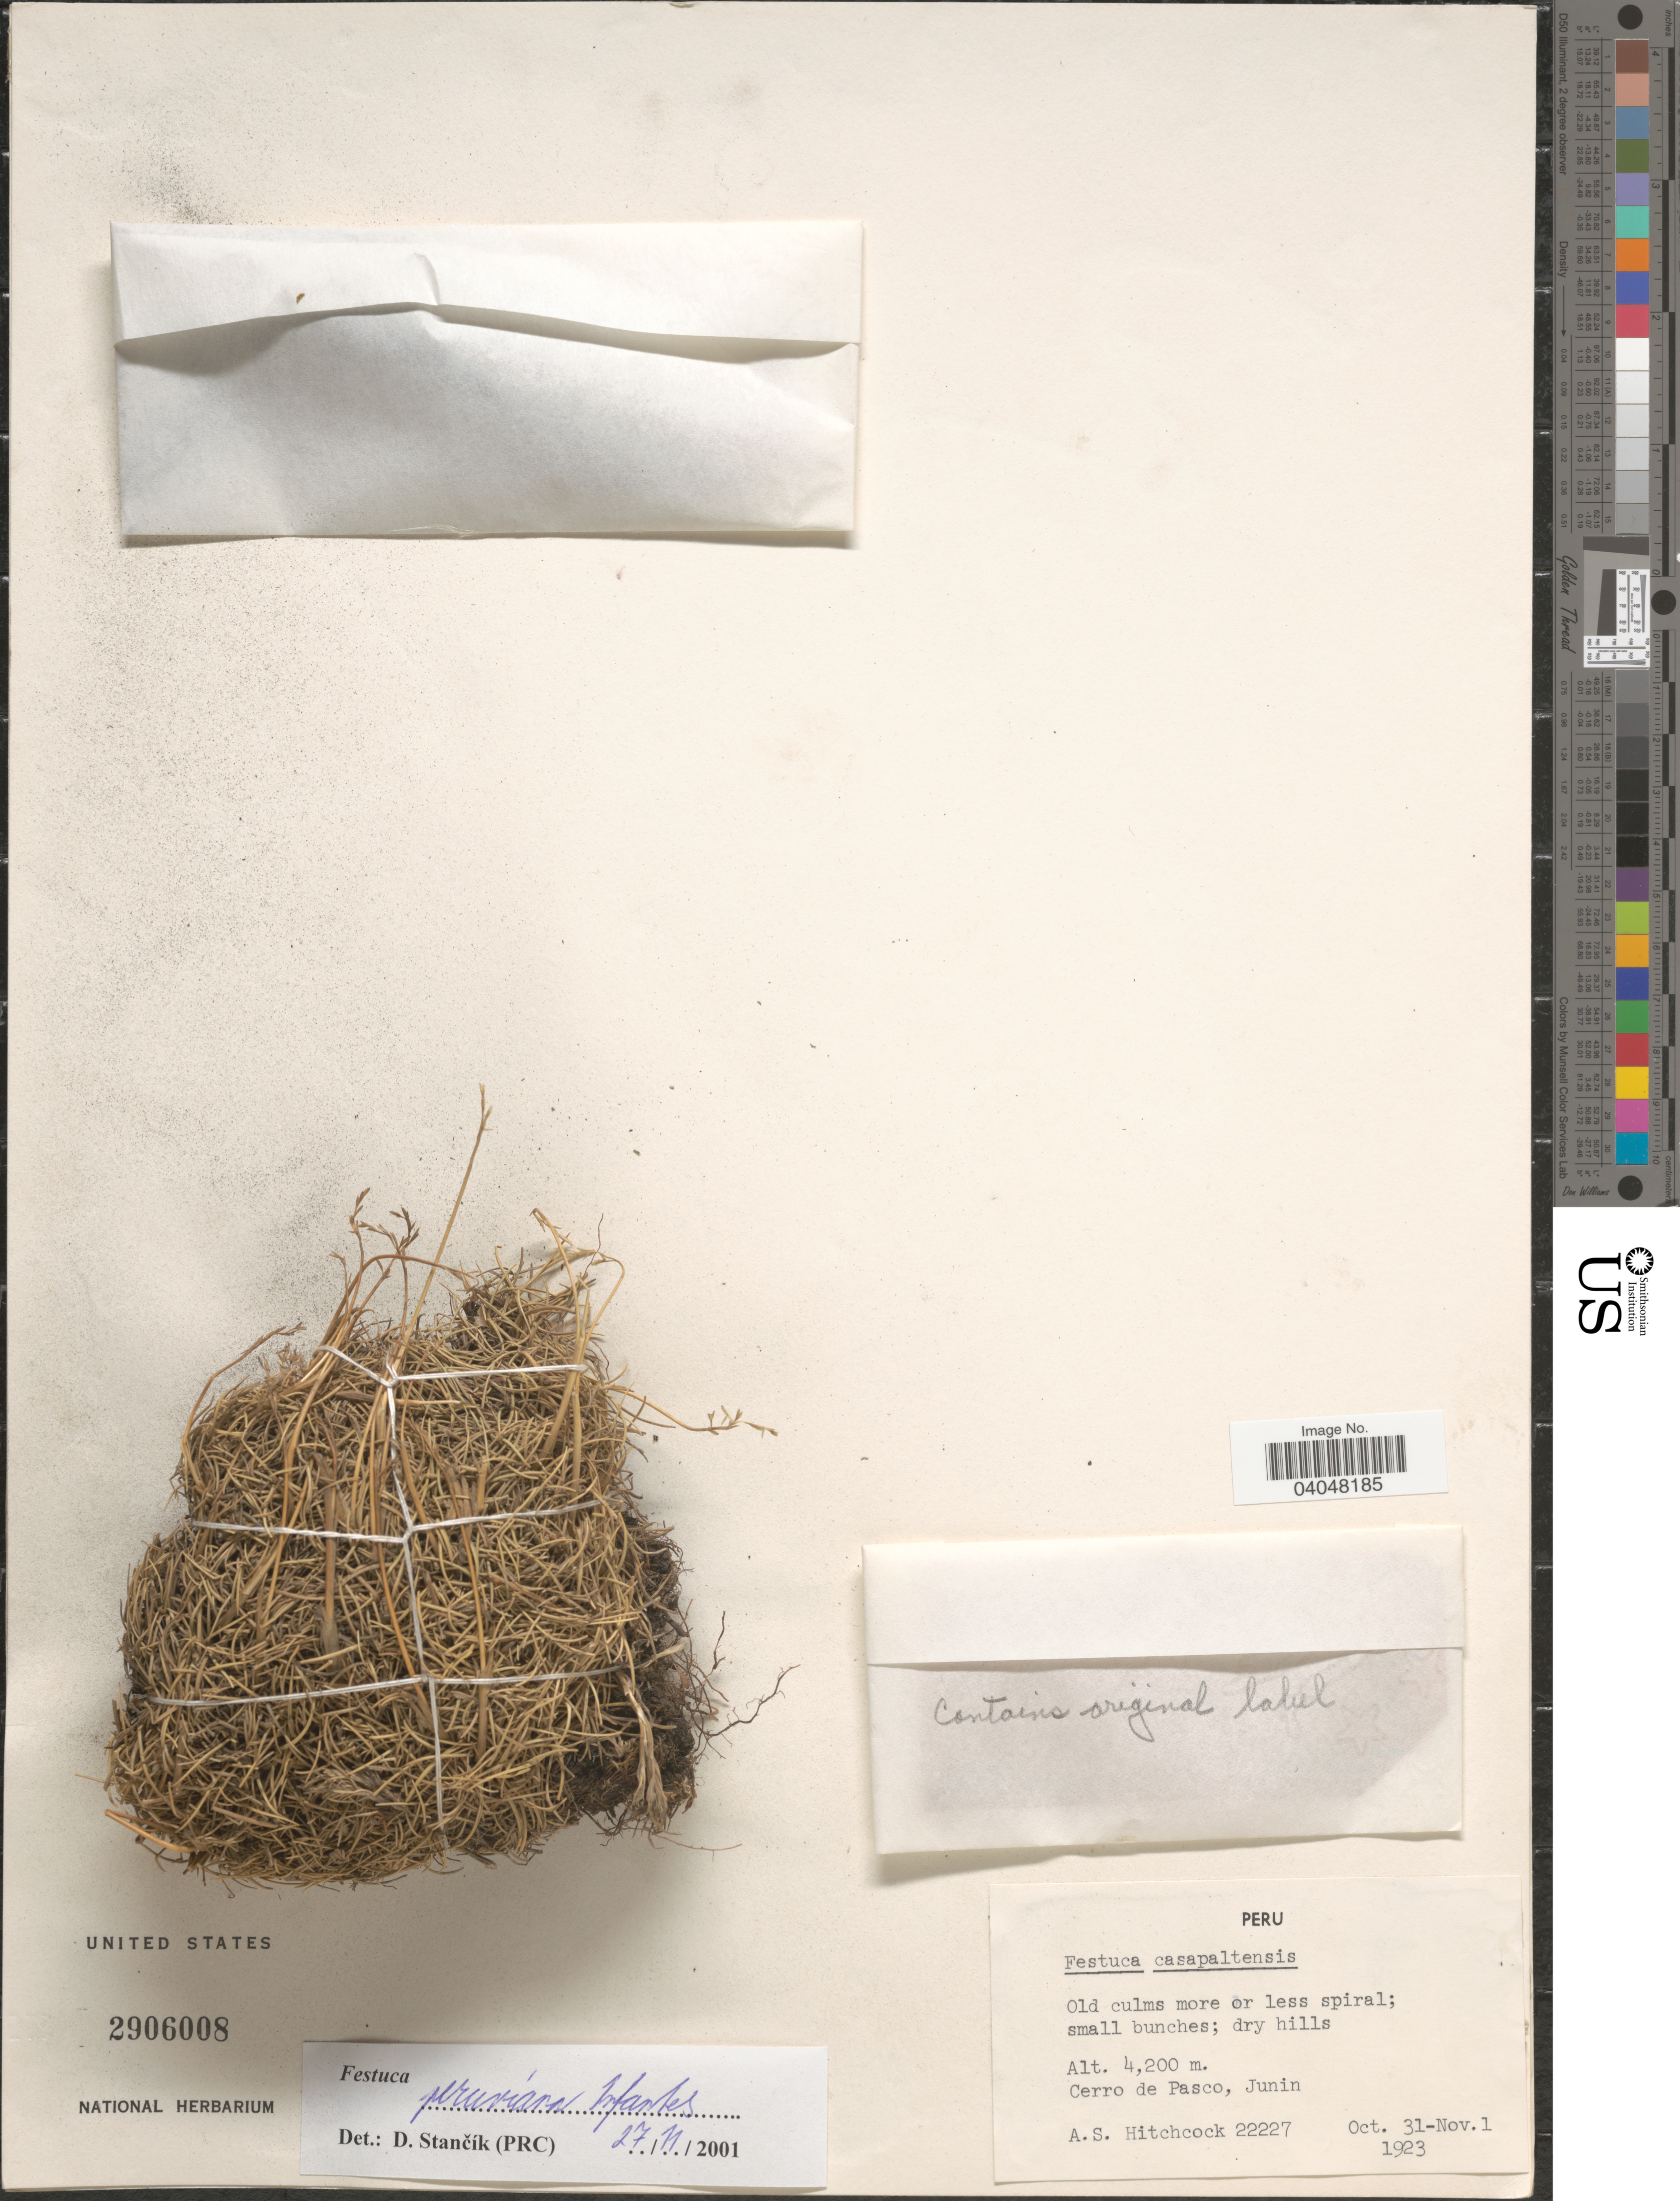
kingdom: Plantae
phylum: Tracheophyta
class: Liliopsida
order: Poales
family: Poaceae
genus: Festuca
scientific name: Festuca peruviana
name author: Infantes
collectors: A. S. Hitchcock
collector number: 22227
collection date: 1923-10-31/1923-11-01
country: Peru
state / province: Junín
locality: Cerro de Pasco.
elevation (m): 4200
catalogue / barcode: US 2906008